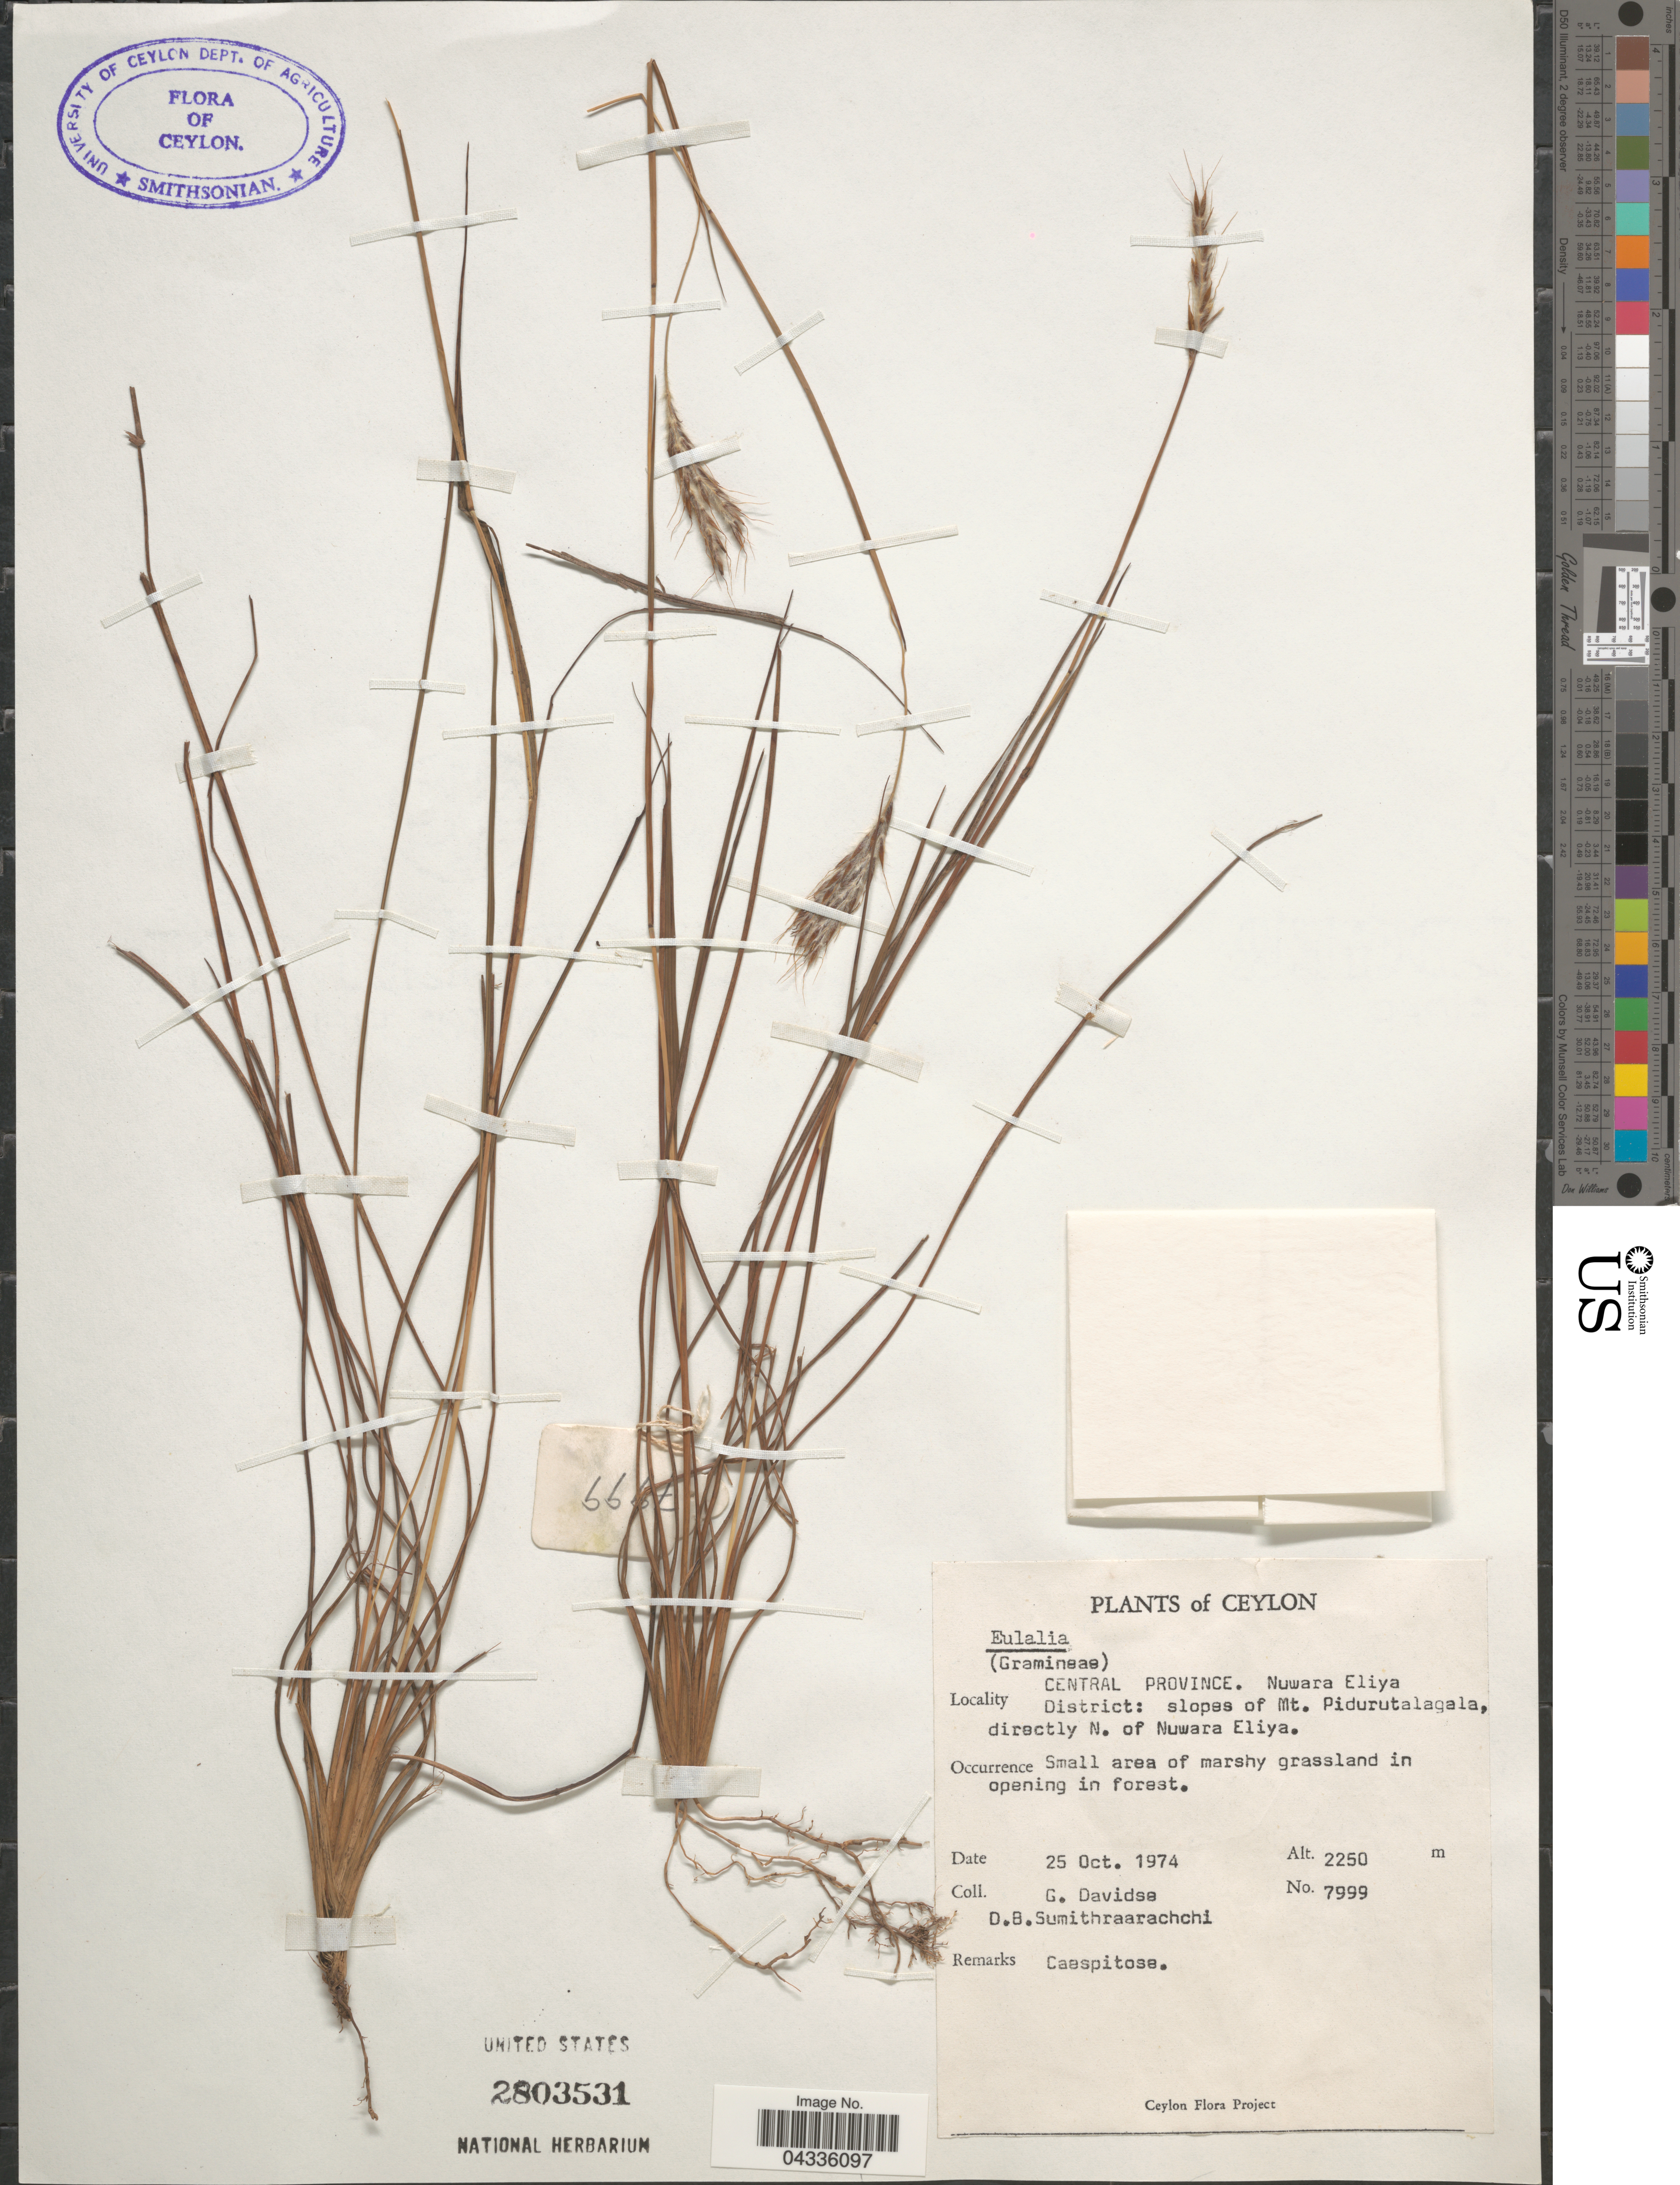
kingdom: Plantae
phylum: Tracheophyta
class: Liliopsida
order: Poales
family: Poaceae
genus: Eulalia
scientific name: Eulalia sp.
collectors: G. Davidse & D. B. Sumithraarachchi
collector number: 7999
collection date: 1974-10-25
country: Sri Lanka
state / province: Central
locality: Ceylon. Nuware Eliya District: slopes of Mt. Pidurutalagala, directly N. of Nuwara Eliya.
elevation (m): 2250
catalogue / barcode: US 2803531